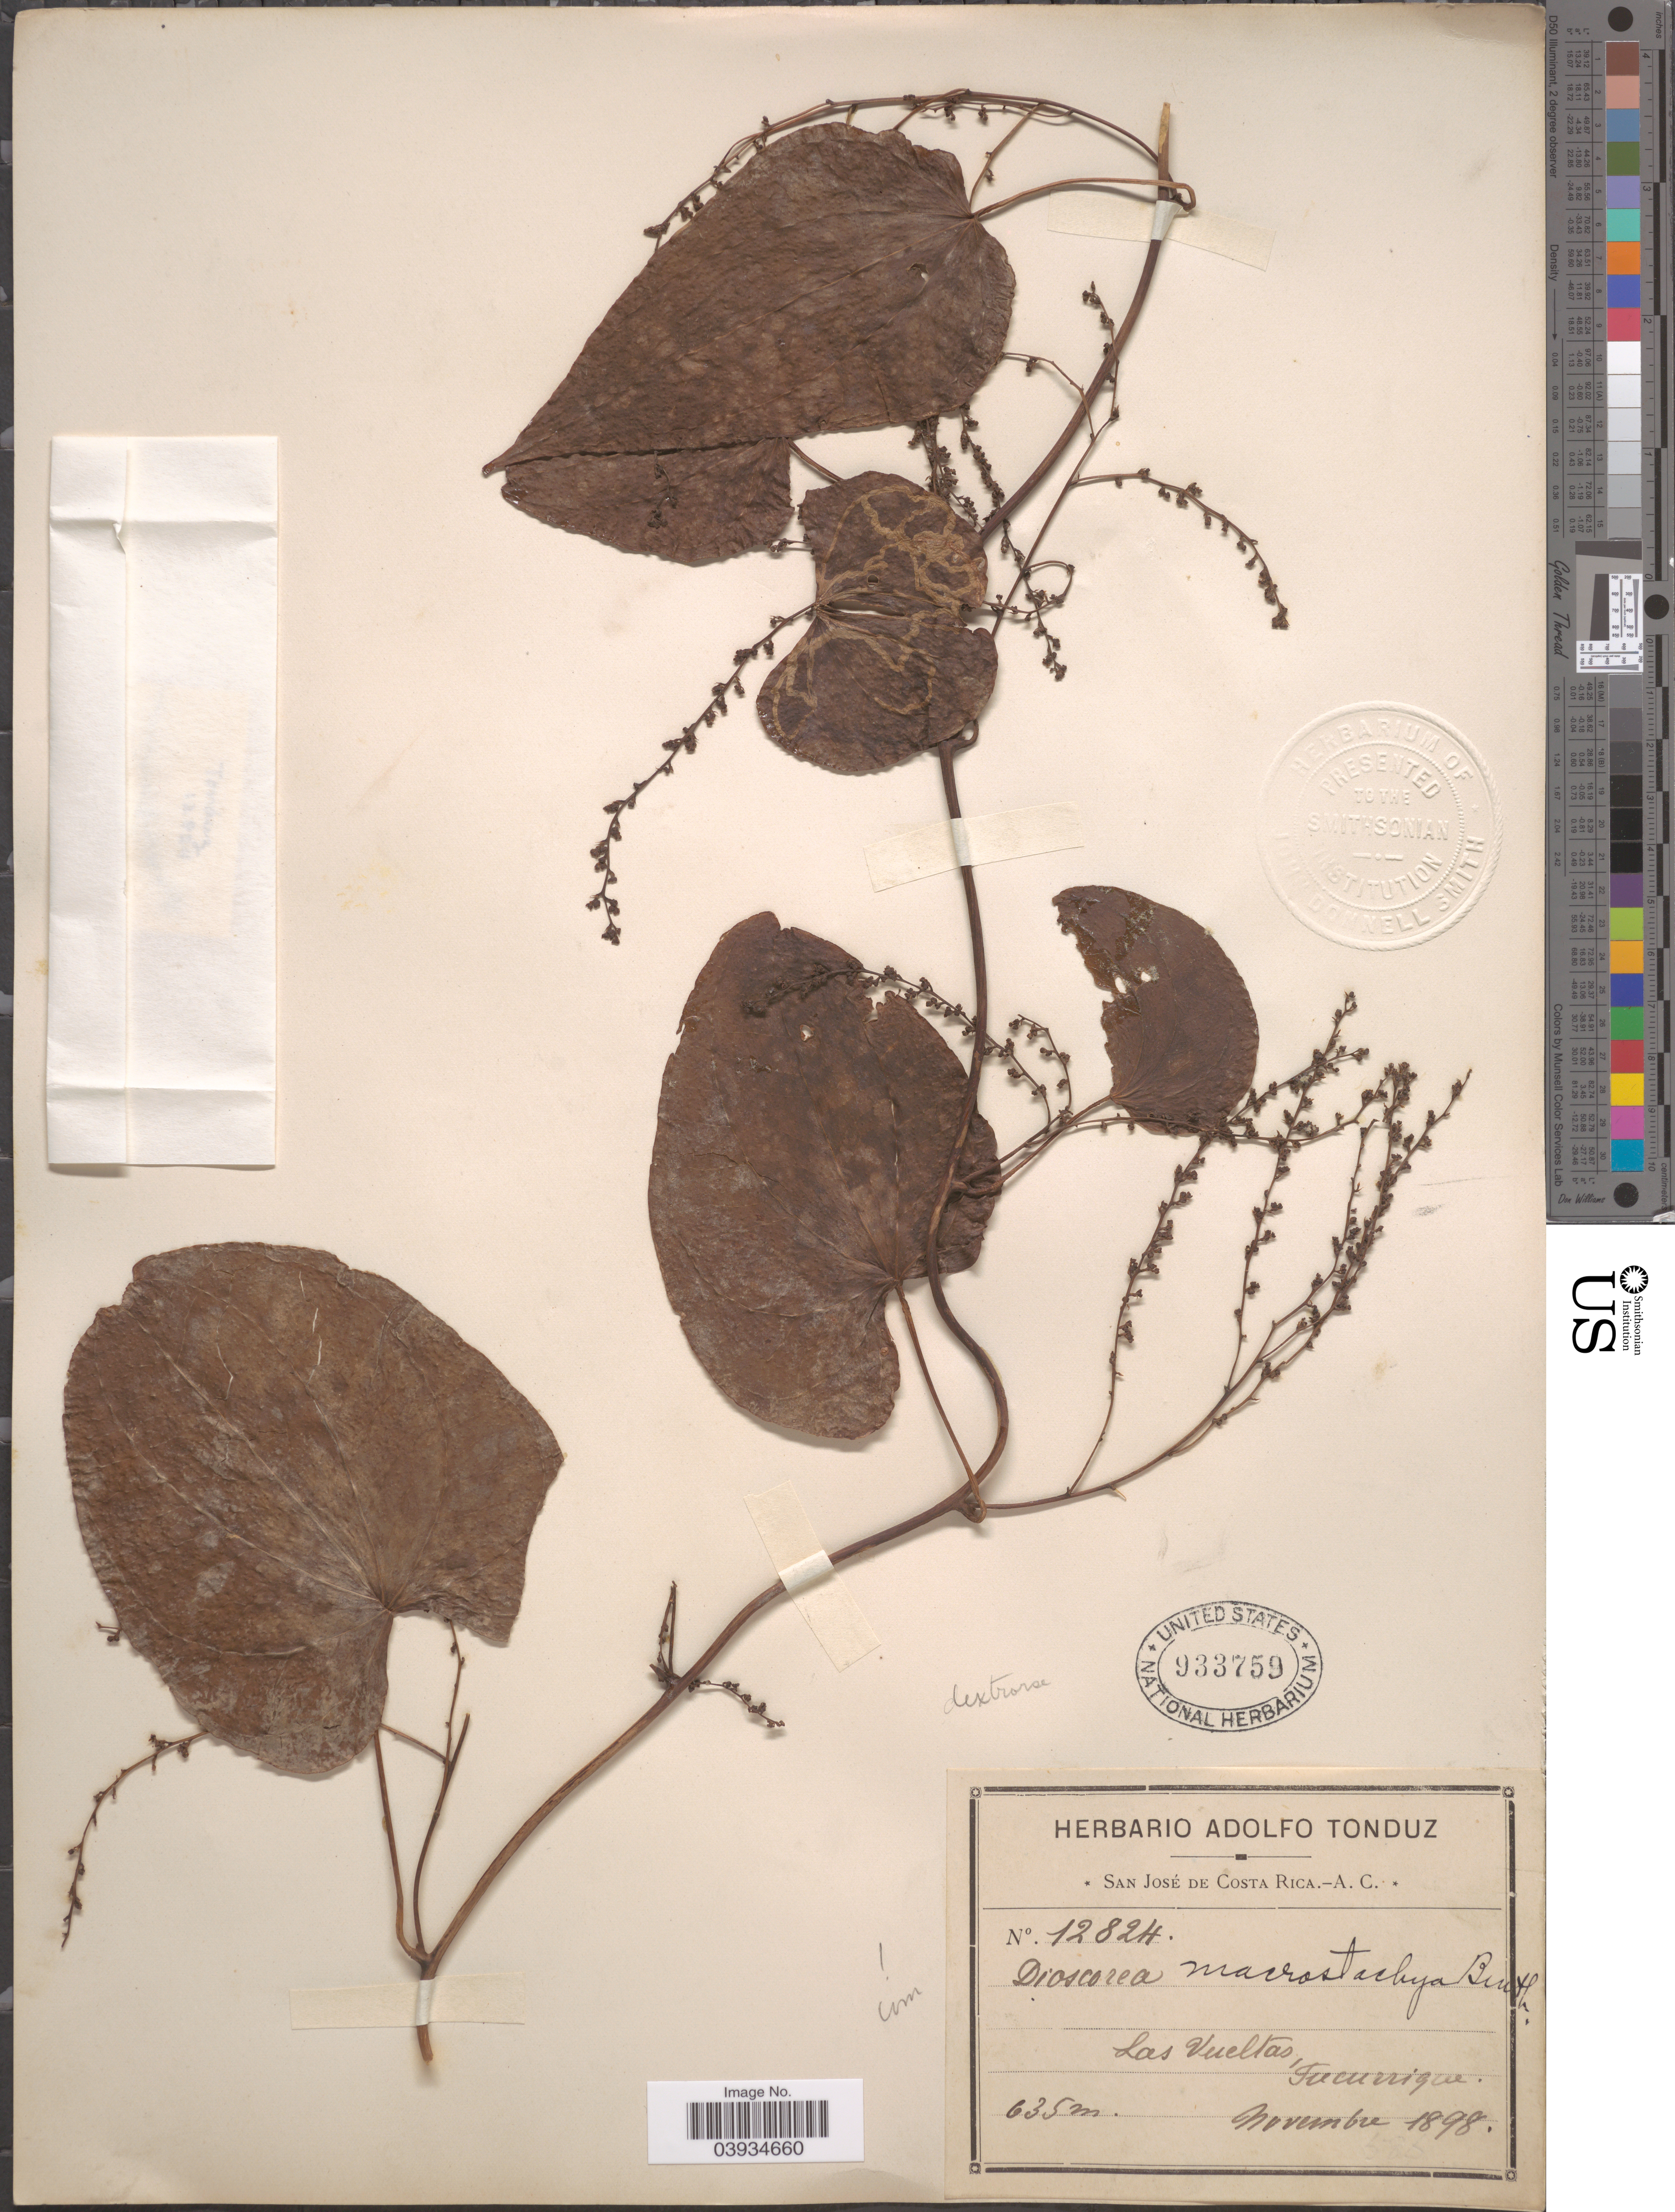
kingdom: Plantae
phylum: Tracheophyta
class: Liliopsida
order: Dioscoreales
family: Dioscoreaceae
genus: Dioscorea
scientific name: Dioscorea mexicana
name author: Scheidw.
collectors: ex Herb. Adolfo Tonduz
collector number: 12824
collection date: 1898-11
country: Costa Rica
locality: Las Vueltas, Tucurrique.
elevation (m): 635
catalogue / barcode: US 933759